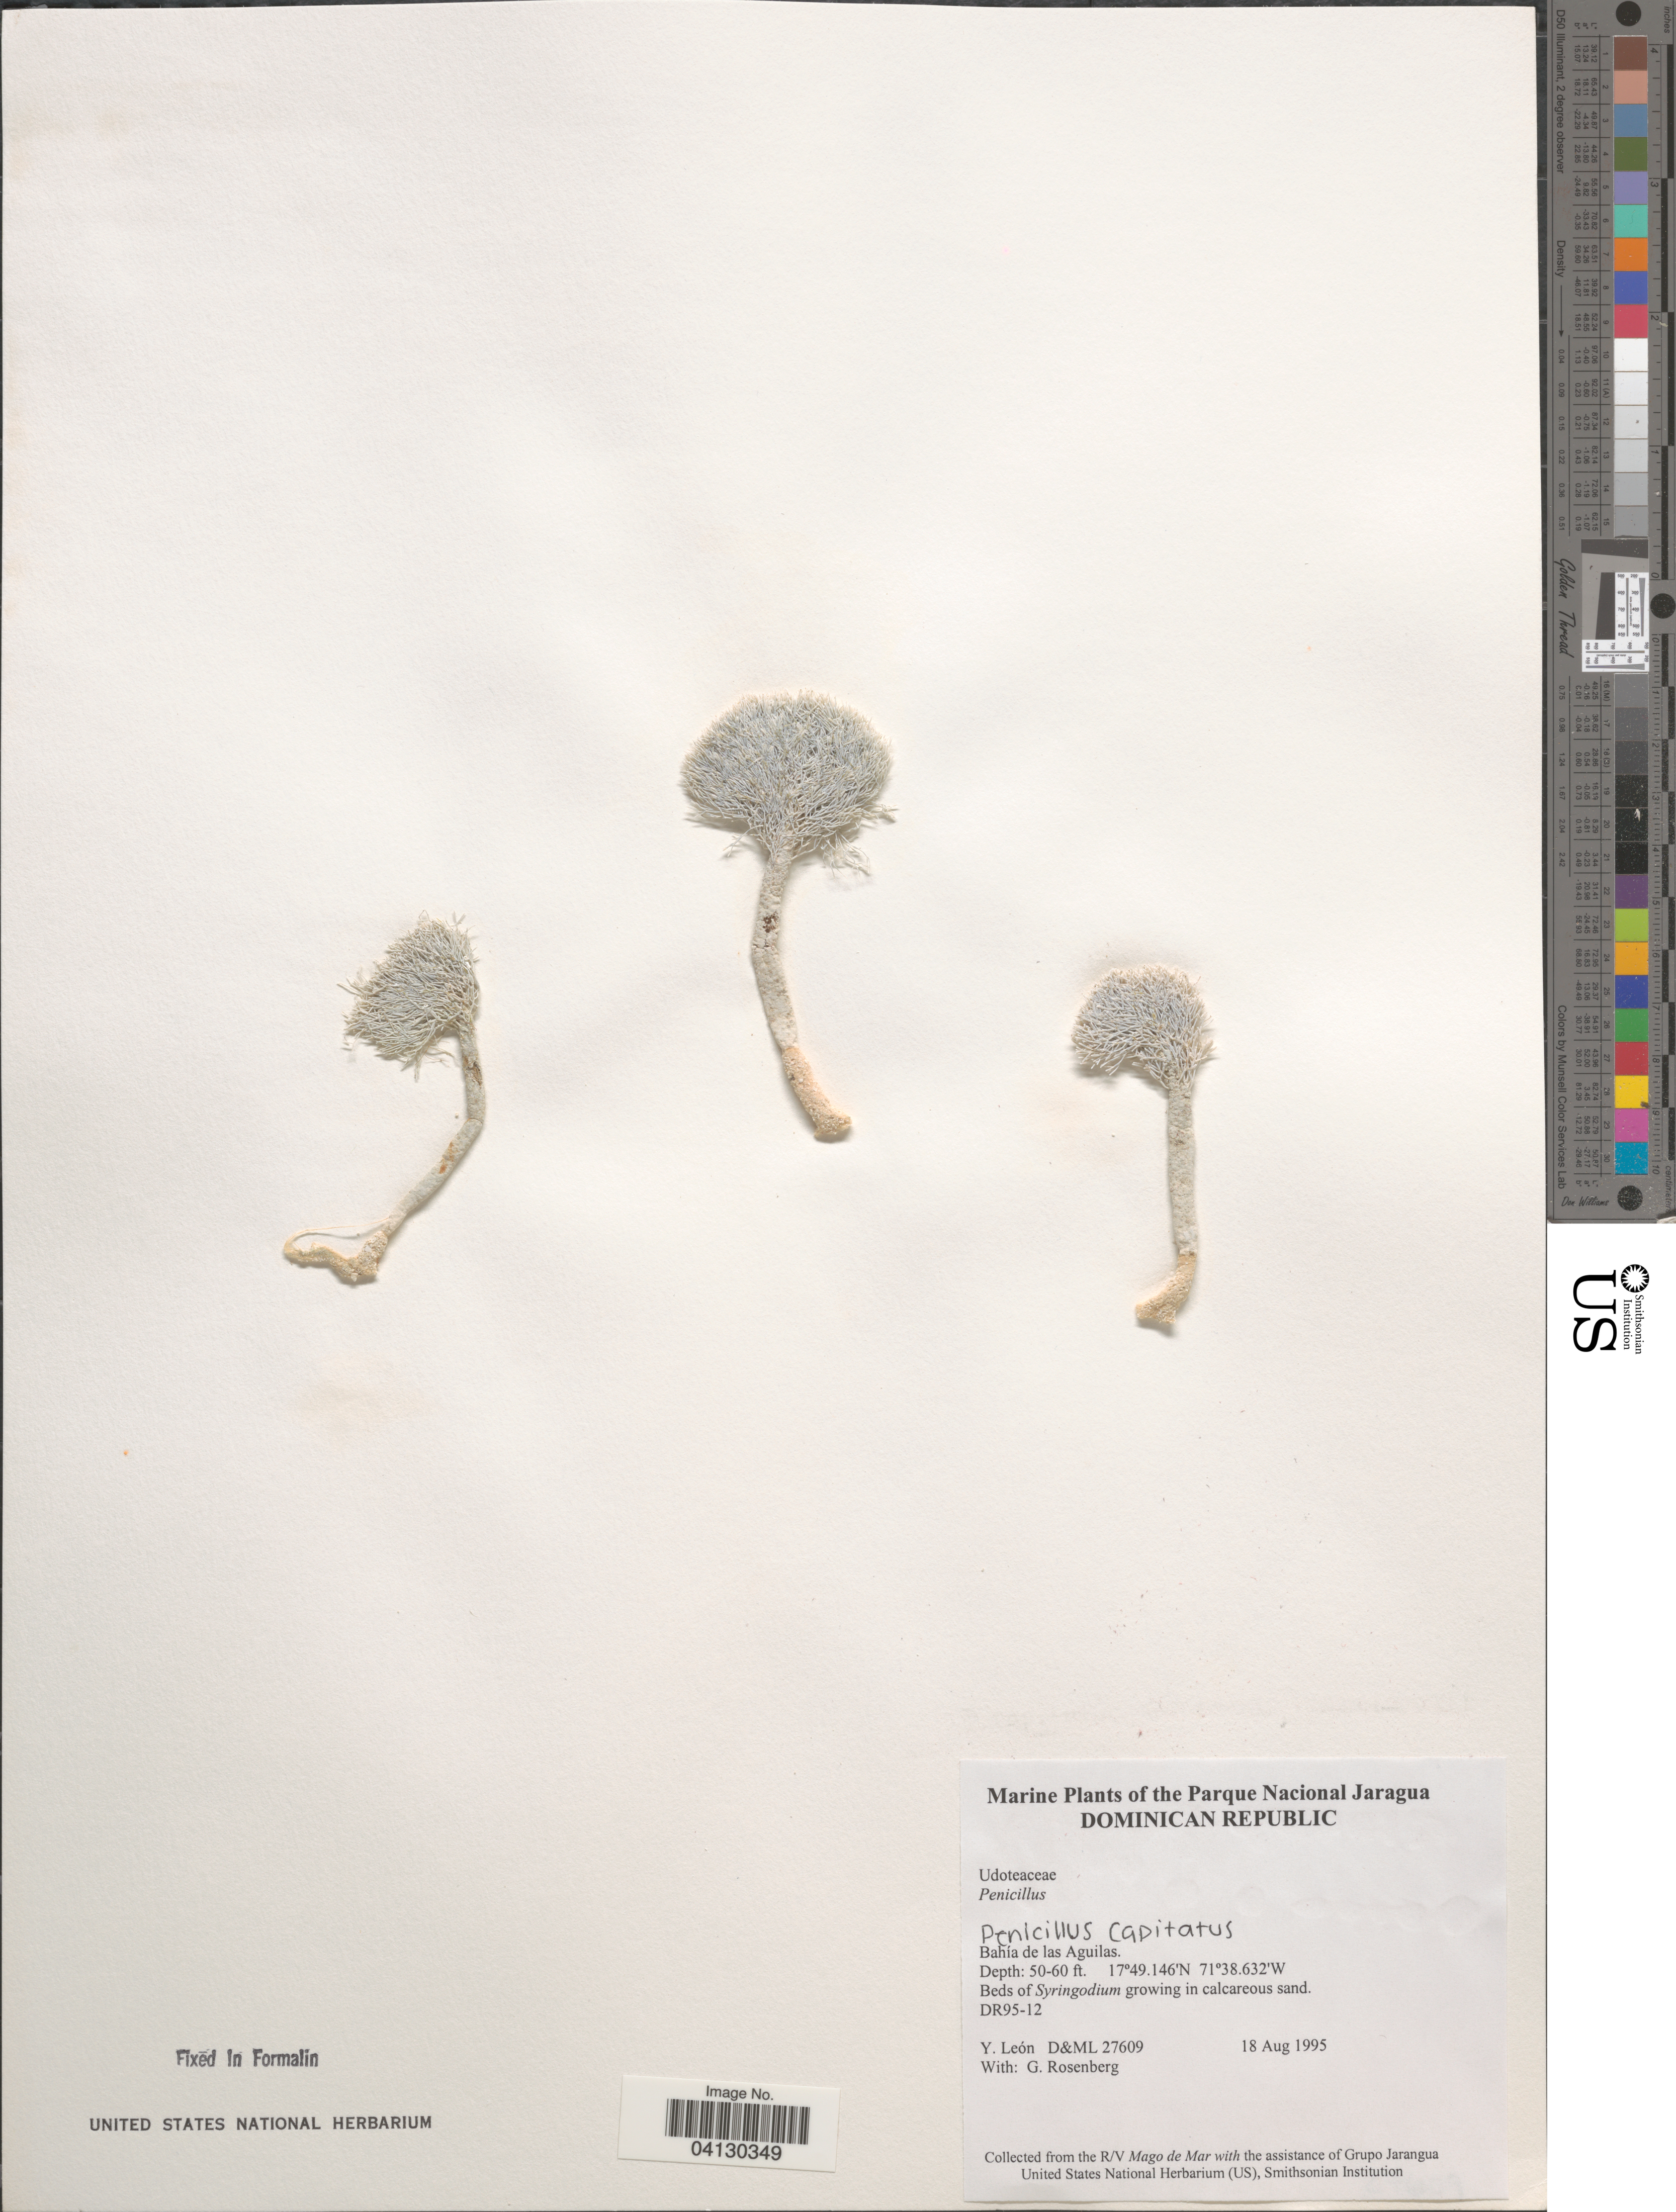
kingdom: Plantae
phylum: Chlorophyta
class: Ulvophyceae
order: Bryopsidales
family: Udoteaceae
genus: Penicillus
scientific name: Penicillus capitatus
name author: Lam.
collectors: Y. León & G. Rosenberg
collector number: D&ML27609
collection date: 1995-08-18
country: Dominican Republic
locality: The Parque Nacional Jaragua. Bahía de las Aguilas.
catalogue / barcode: US 328974